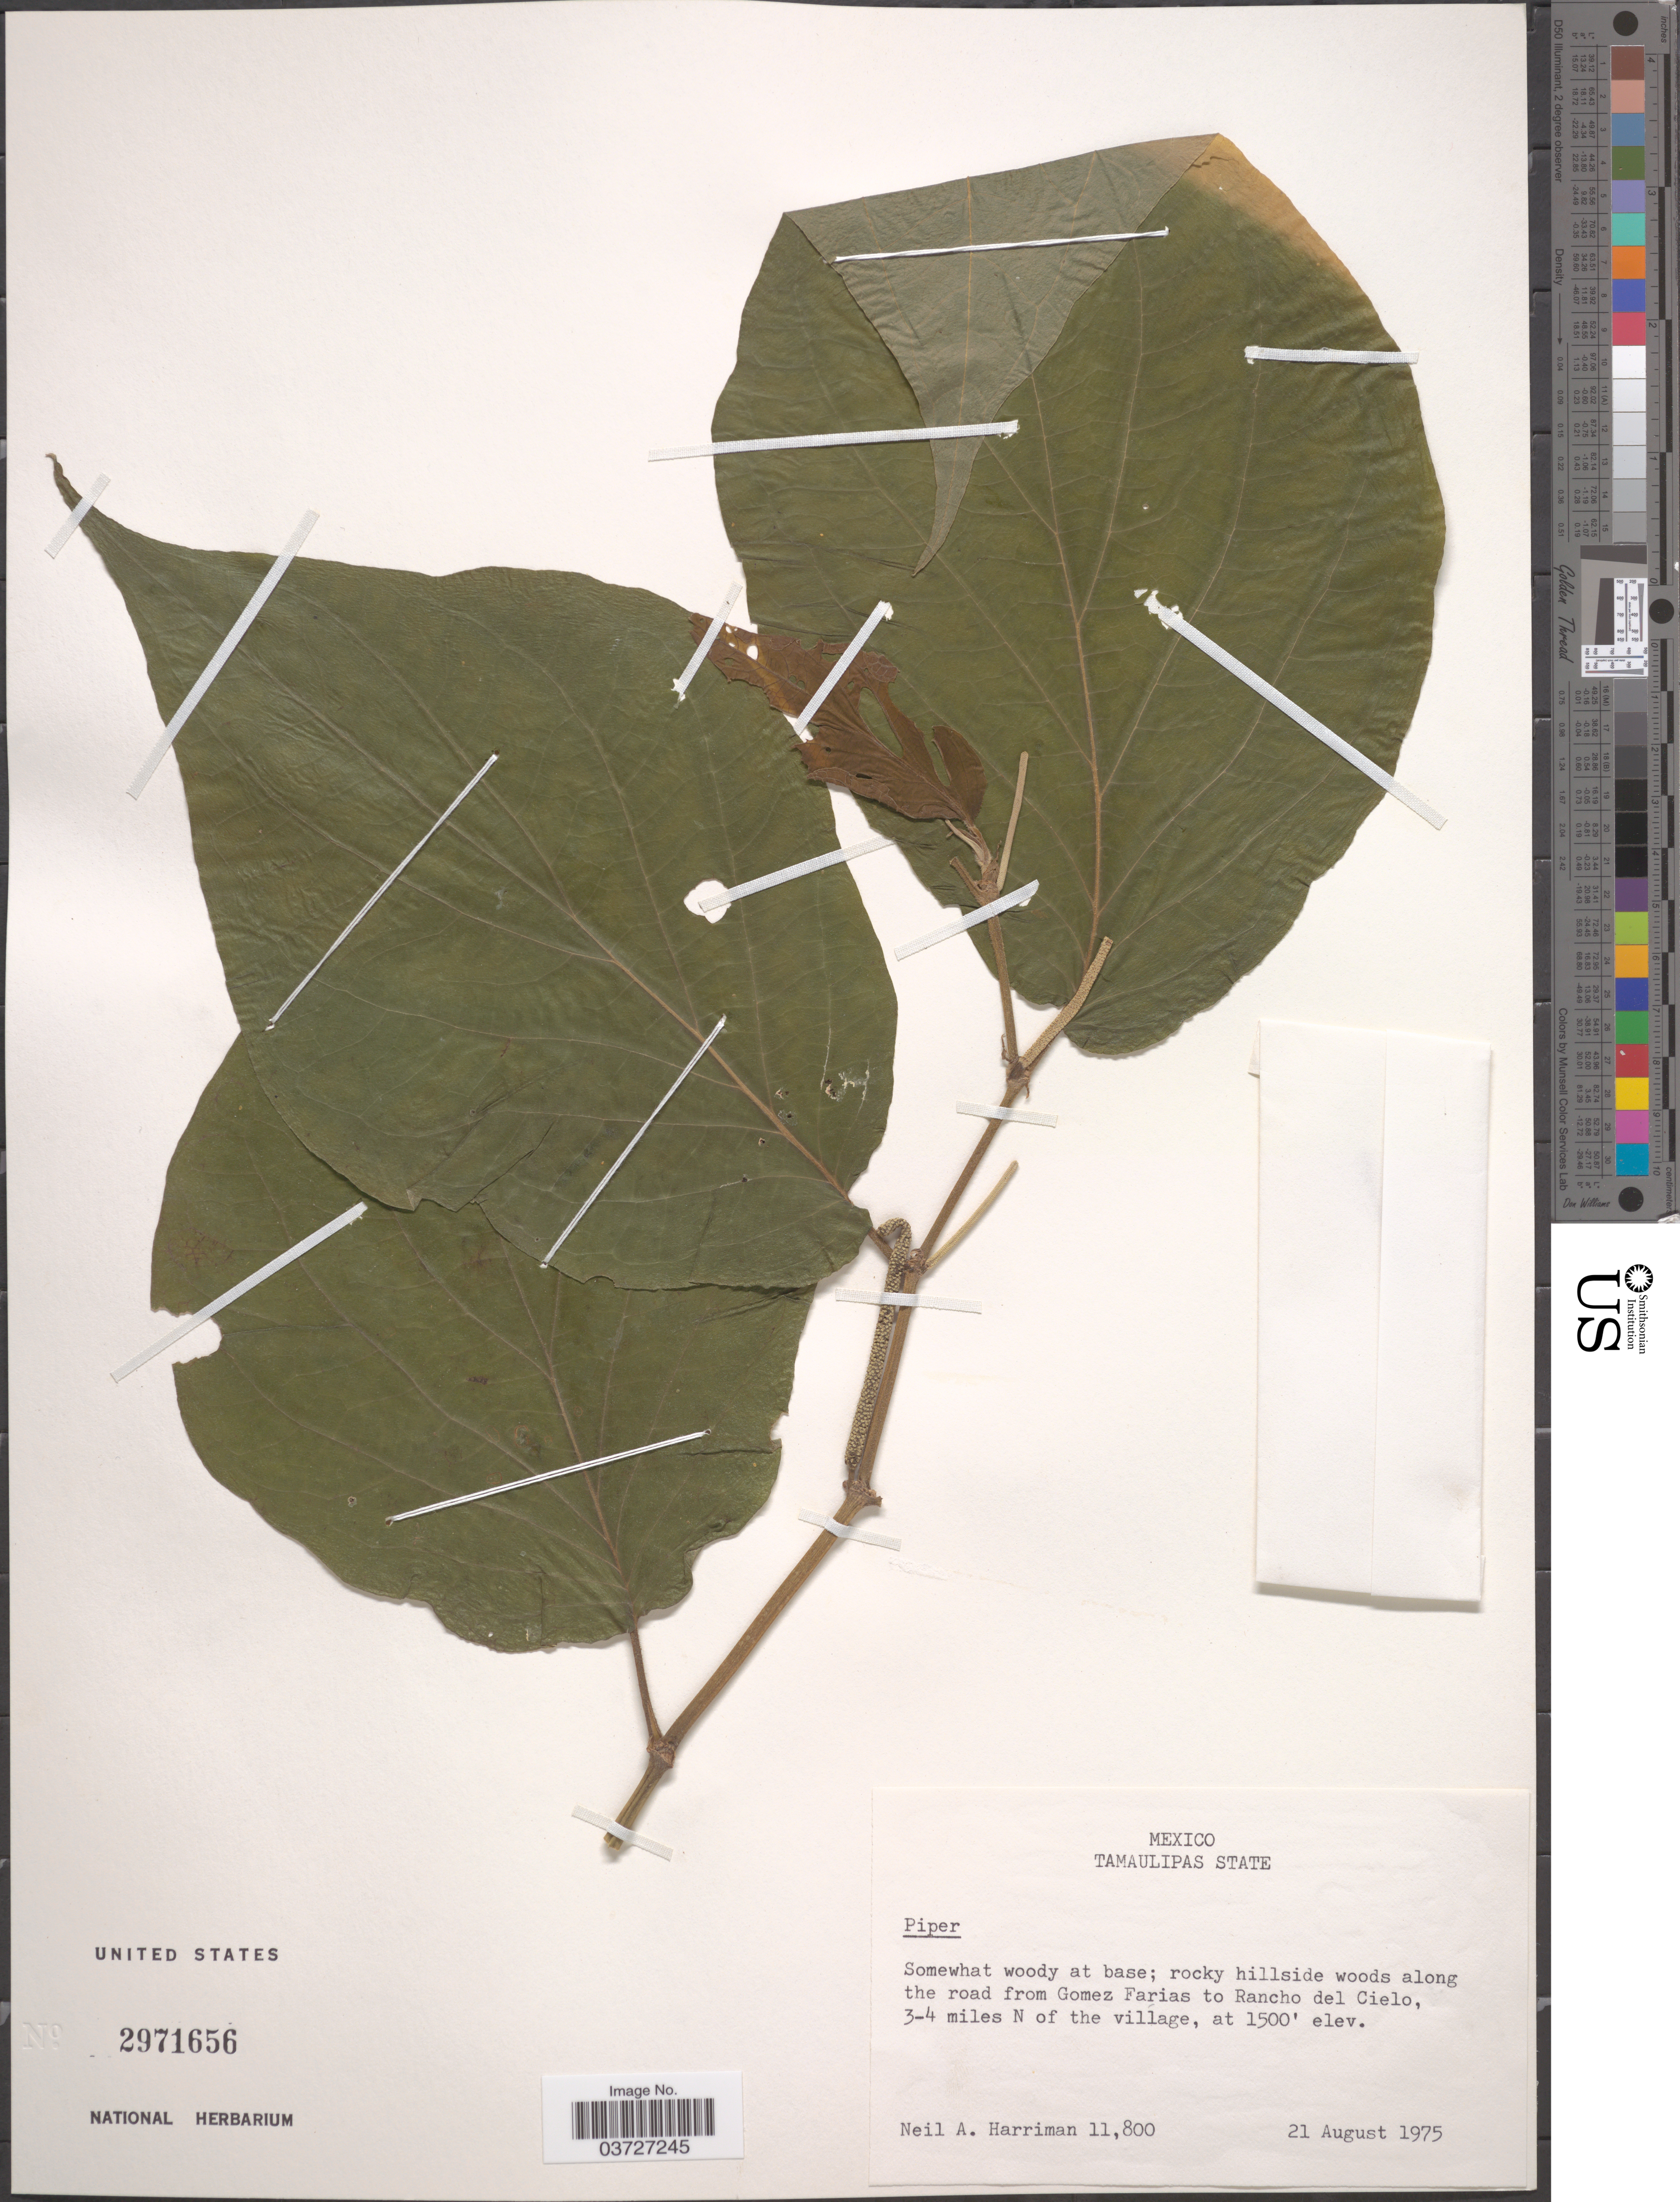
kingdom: Plantae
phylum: Tracheophyta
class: Magnoliopsida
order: Piperales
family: Piperaceae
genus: Piper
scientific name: Piper sp.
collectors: N. A. Harriman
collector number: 11800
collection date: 1975-08-21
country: Mexico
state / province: Tamaulipas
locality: Along the road from Gomez Farias to Rancho del Cielo, 3-4 miles N of the village.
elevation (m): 457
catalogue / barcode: US 2971656